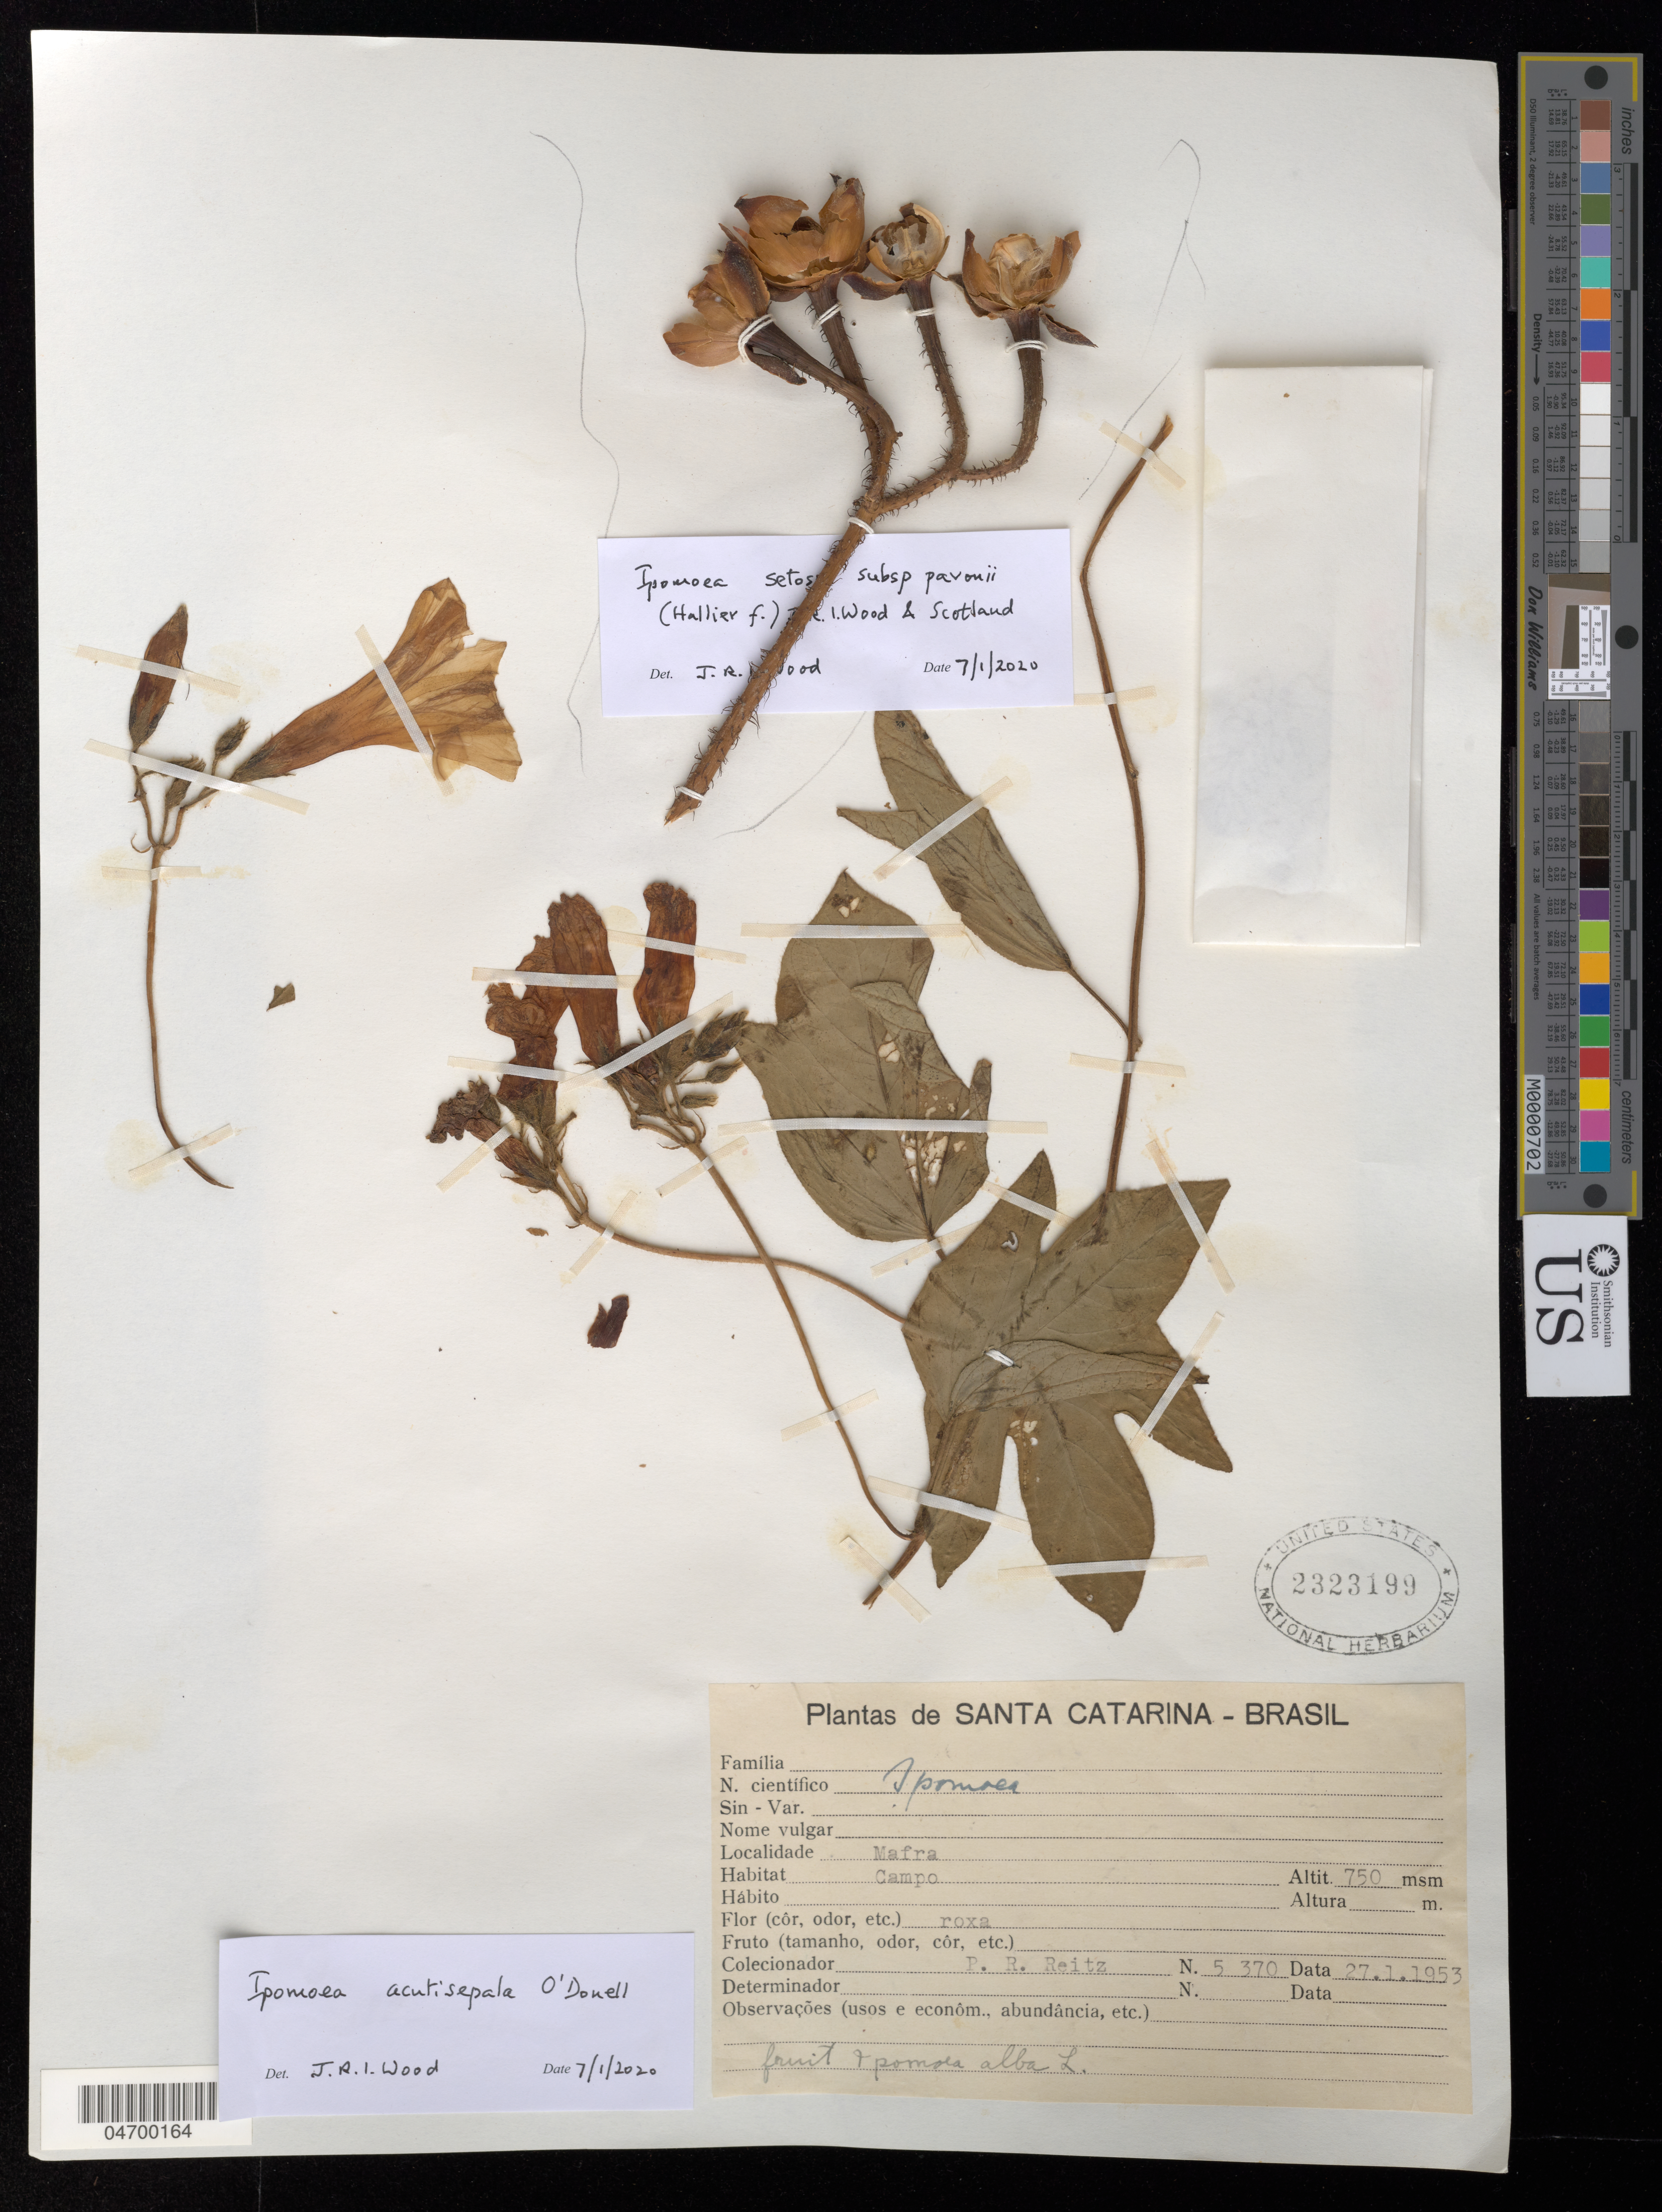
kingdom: Plantae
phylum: Tracheophyta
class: Magnoliopsida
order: Solanales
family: Convolvulaceae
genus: Ipomoea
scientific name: Ipomoea acutisepala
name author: O'Donell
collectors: P. Reitz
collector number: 5370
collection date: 1953-01-27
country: Brazil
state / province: Santa Catarina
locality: Mafra.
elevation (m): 750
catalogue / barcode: US 2323199